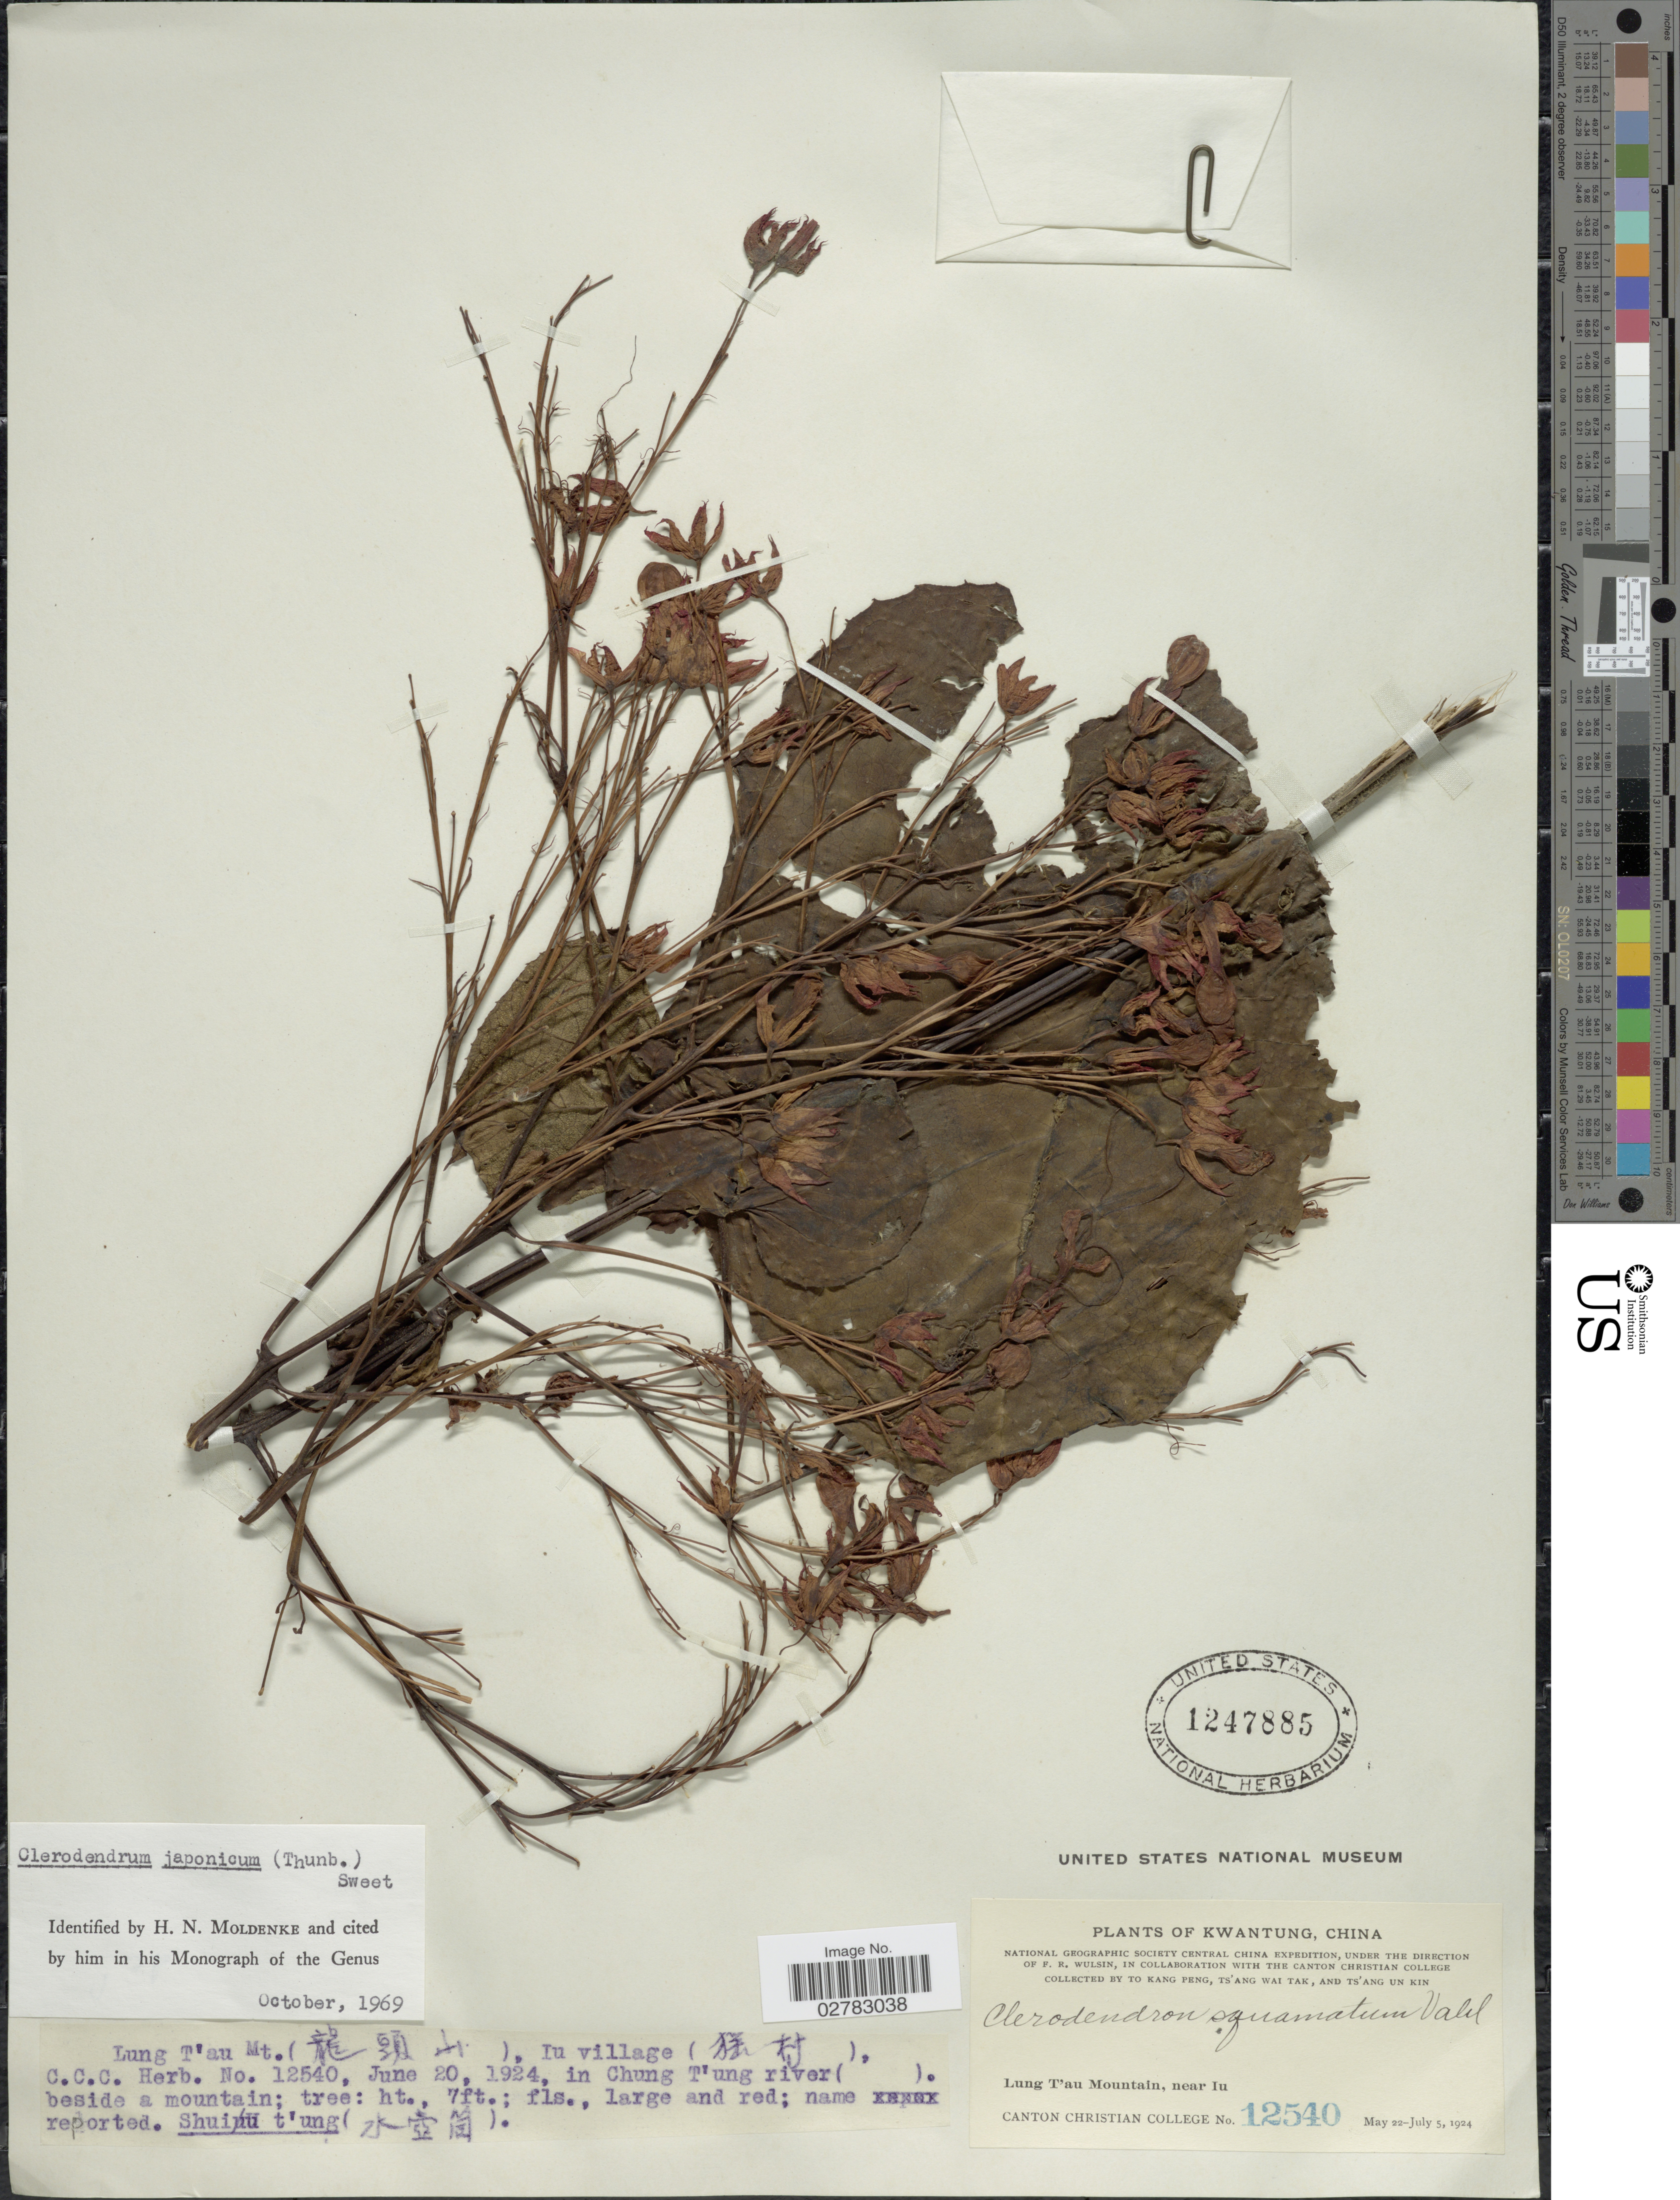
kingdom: Plantae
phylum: Tracheophyta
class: Magnoliopsida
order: Lamiales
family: Lamiaceae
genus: Clerodendrum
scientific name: Clerodendrum japonicum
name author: (Thunb.) Sweet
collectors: K. Peng, W. T. Tsang & Ts' Ang Un Kin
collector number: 12540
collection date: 1924-06-20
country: China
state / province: Guangdong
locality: Kwangtung. Lung T'au Mountain, near Iu. In Vhung T'ung river.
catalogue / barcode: US 1247885